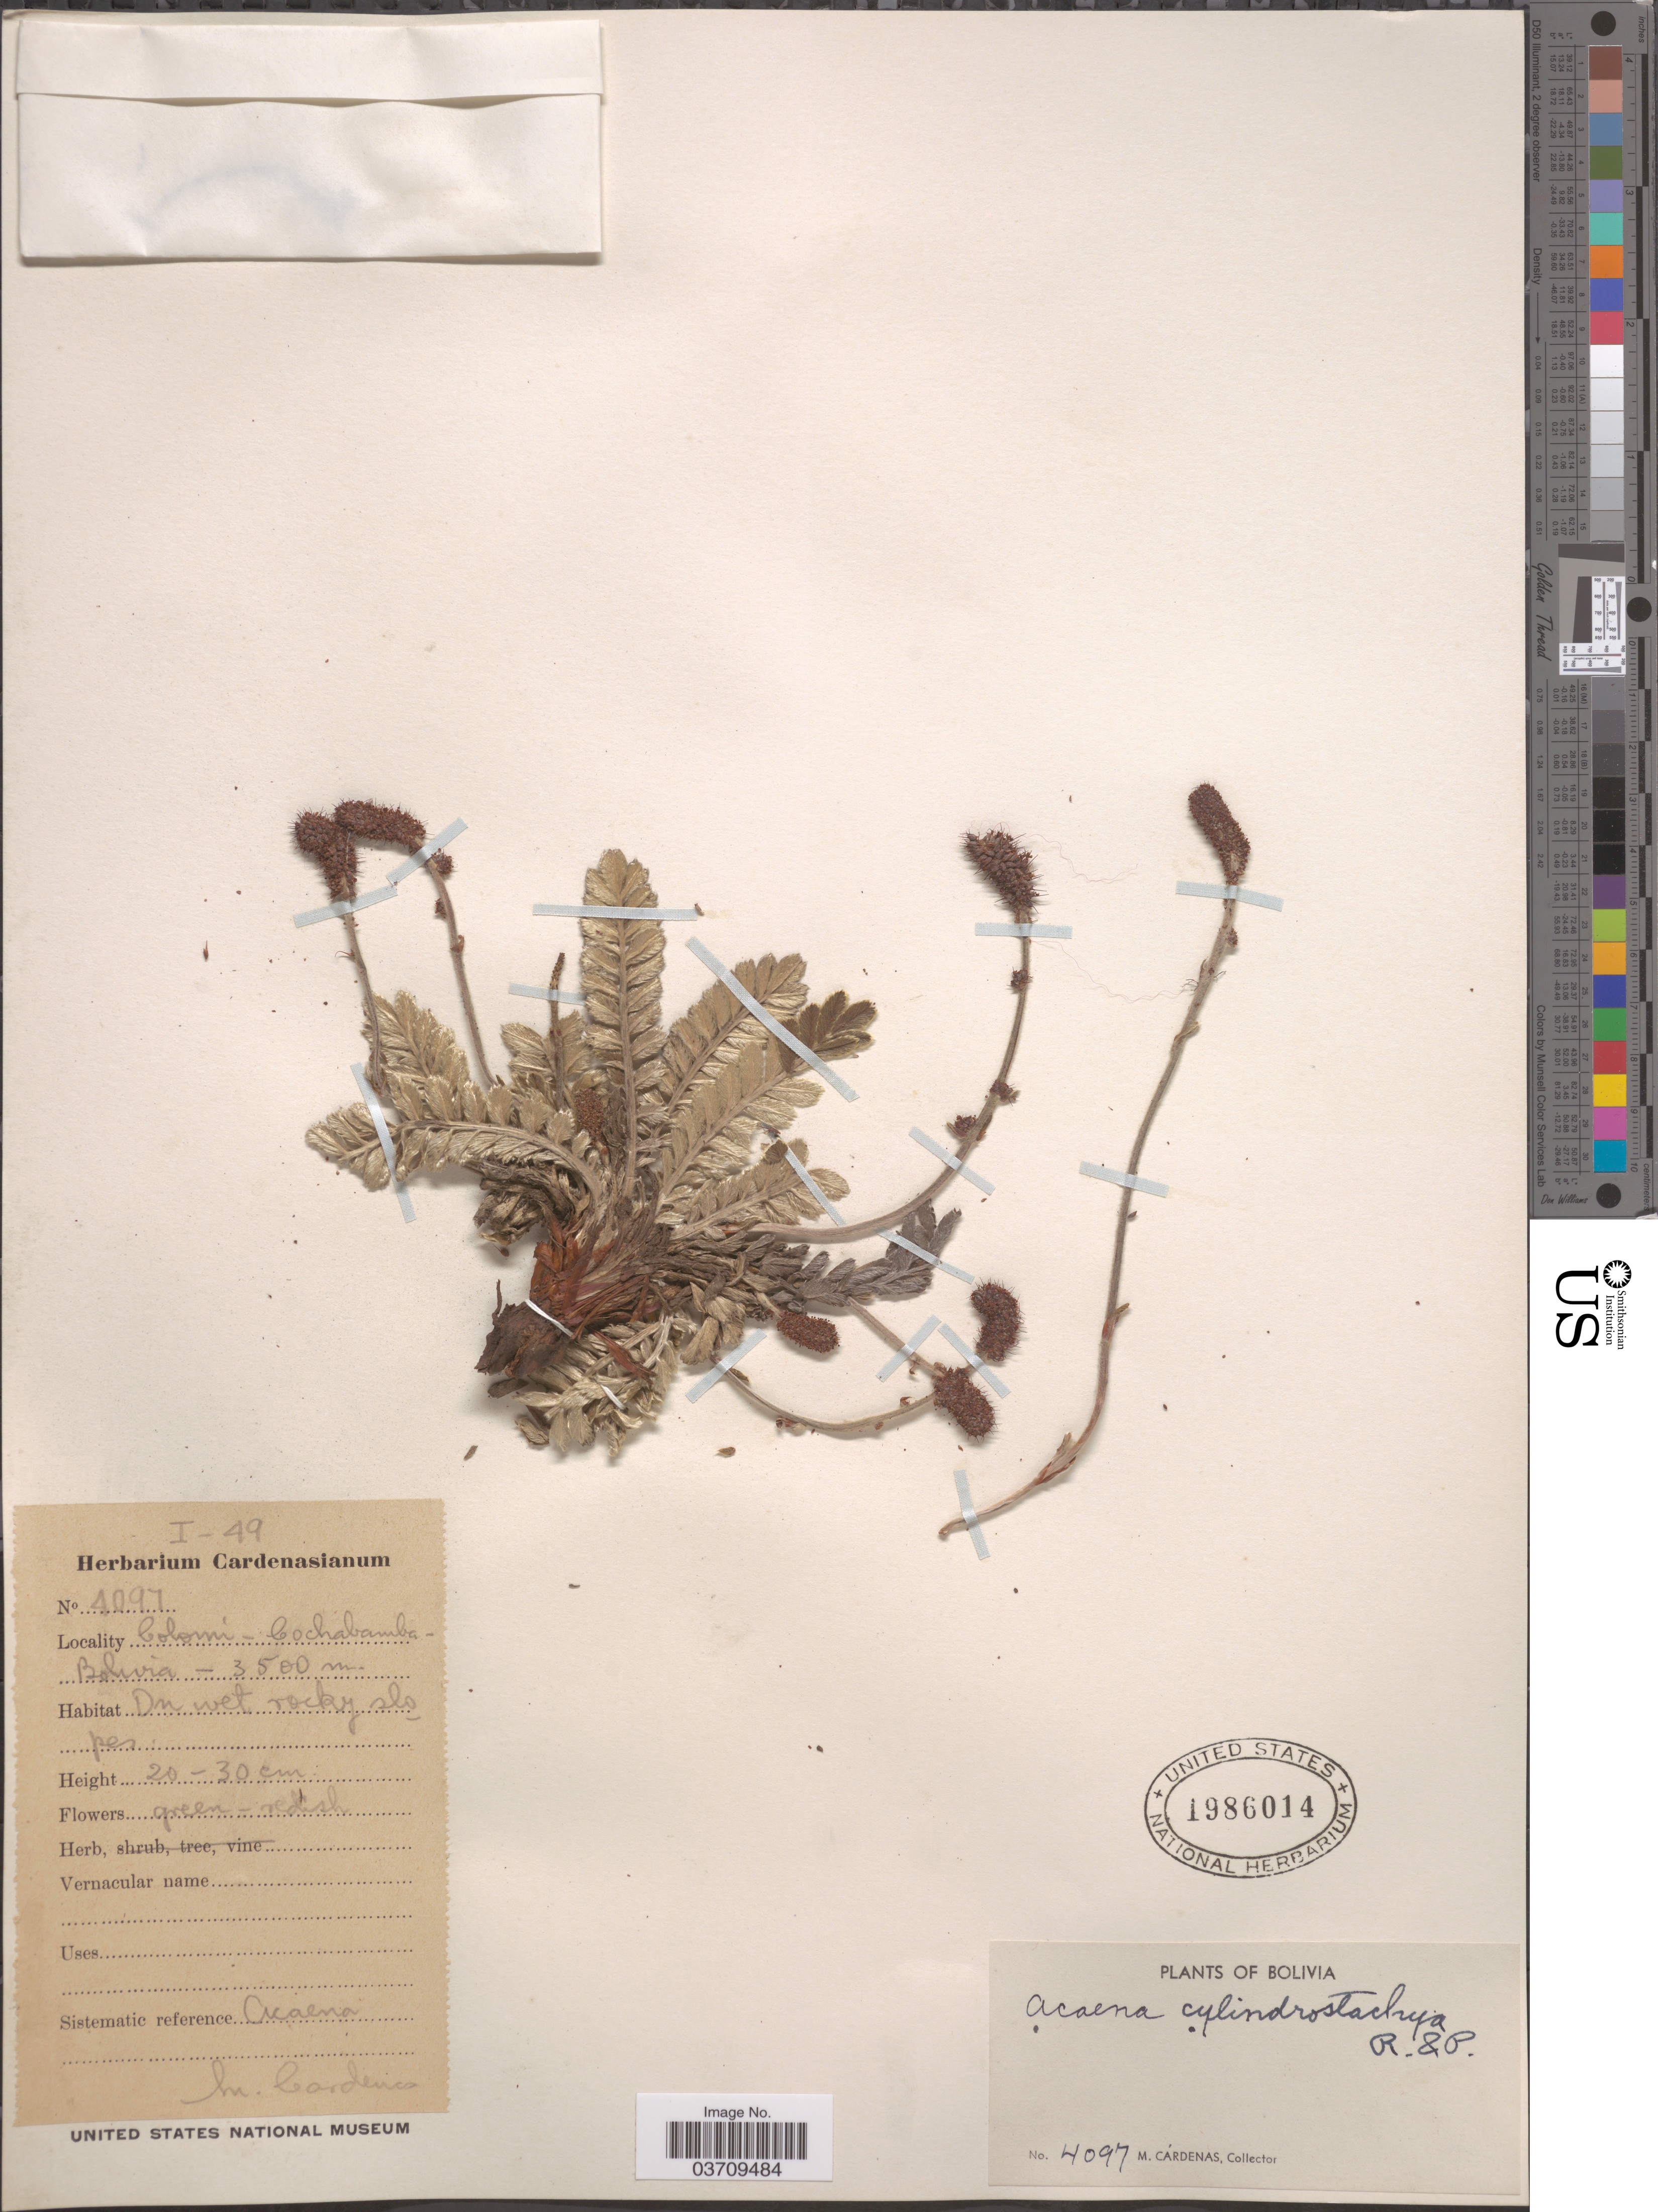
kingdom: Plantae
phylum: Tracheophyta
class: Magnoliopsida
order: Rosales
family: Rosaceae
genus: Acaena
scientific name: Acaena cylindristachya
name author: Ruiz & Pav.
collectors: M. Cárdenas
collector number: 4097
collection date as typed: Transcribed d/m/y: /1/49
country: Bolivia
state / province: Cochabamba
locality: Colomi.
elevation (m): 3500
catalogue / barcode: US 1986014